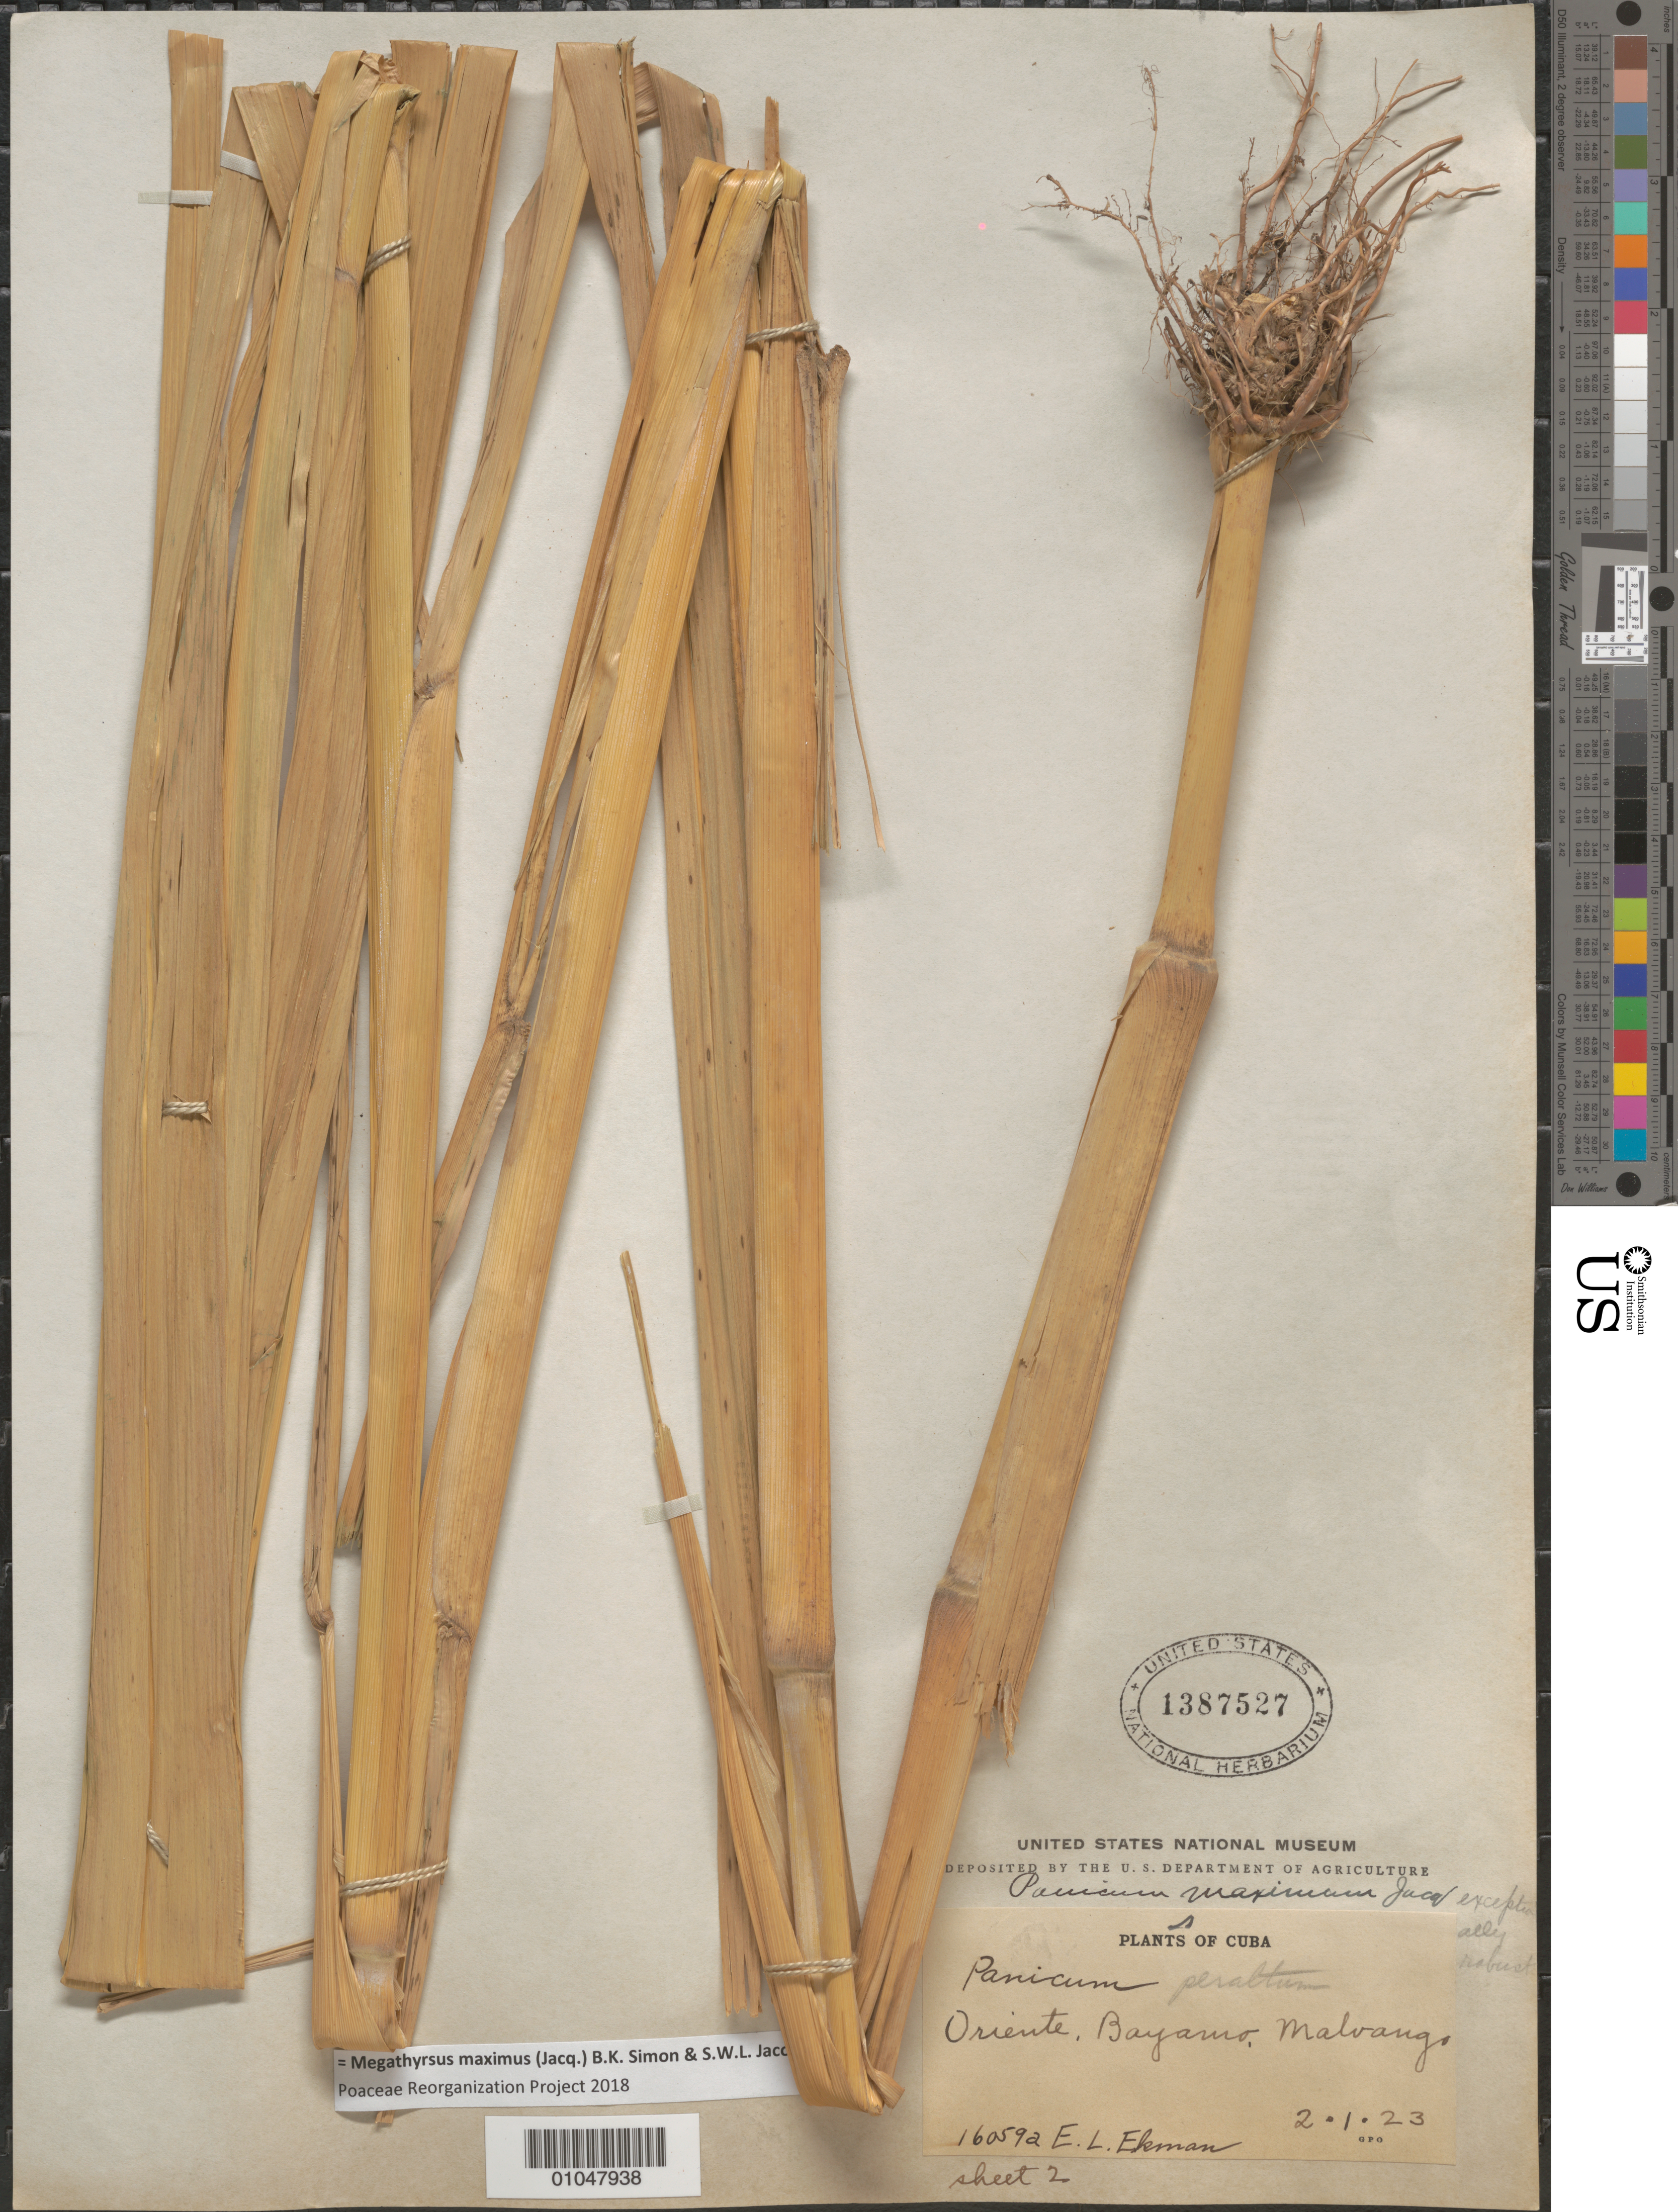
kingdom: Plantae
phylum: Tracheophyta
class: Liliopsida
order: Poales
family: Poaceae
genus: Panicum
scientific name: Panicum maximum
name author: Jacq.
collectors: E. L. Ekman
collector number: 160592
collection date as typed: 02 Jan 1923 or 01 Feb 1903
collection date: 1903-02-01 or 1923-01-02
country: Cuba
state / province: Granma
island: Cuba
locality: Bayamo, Malvango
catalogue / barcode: US 1387527